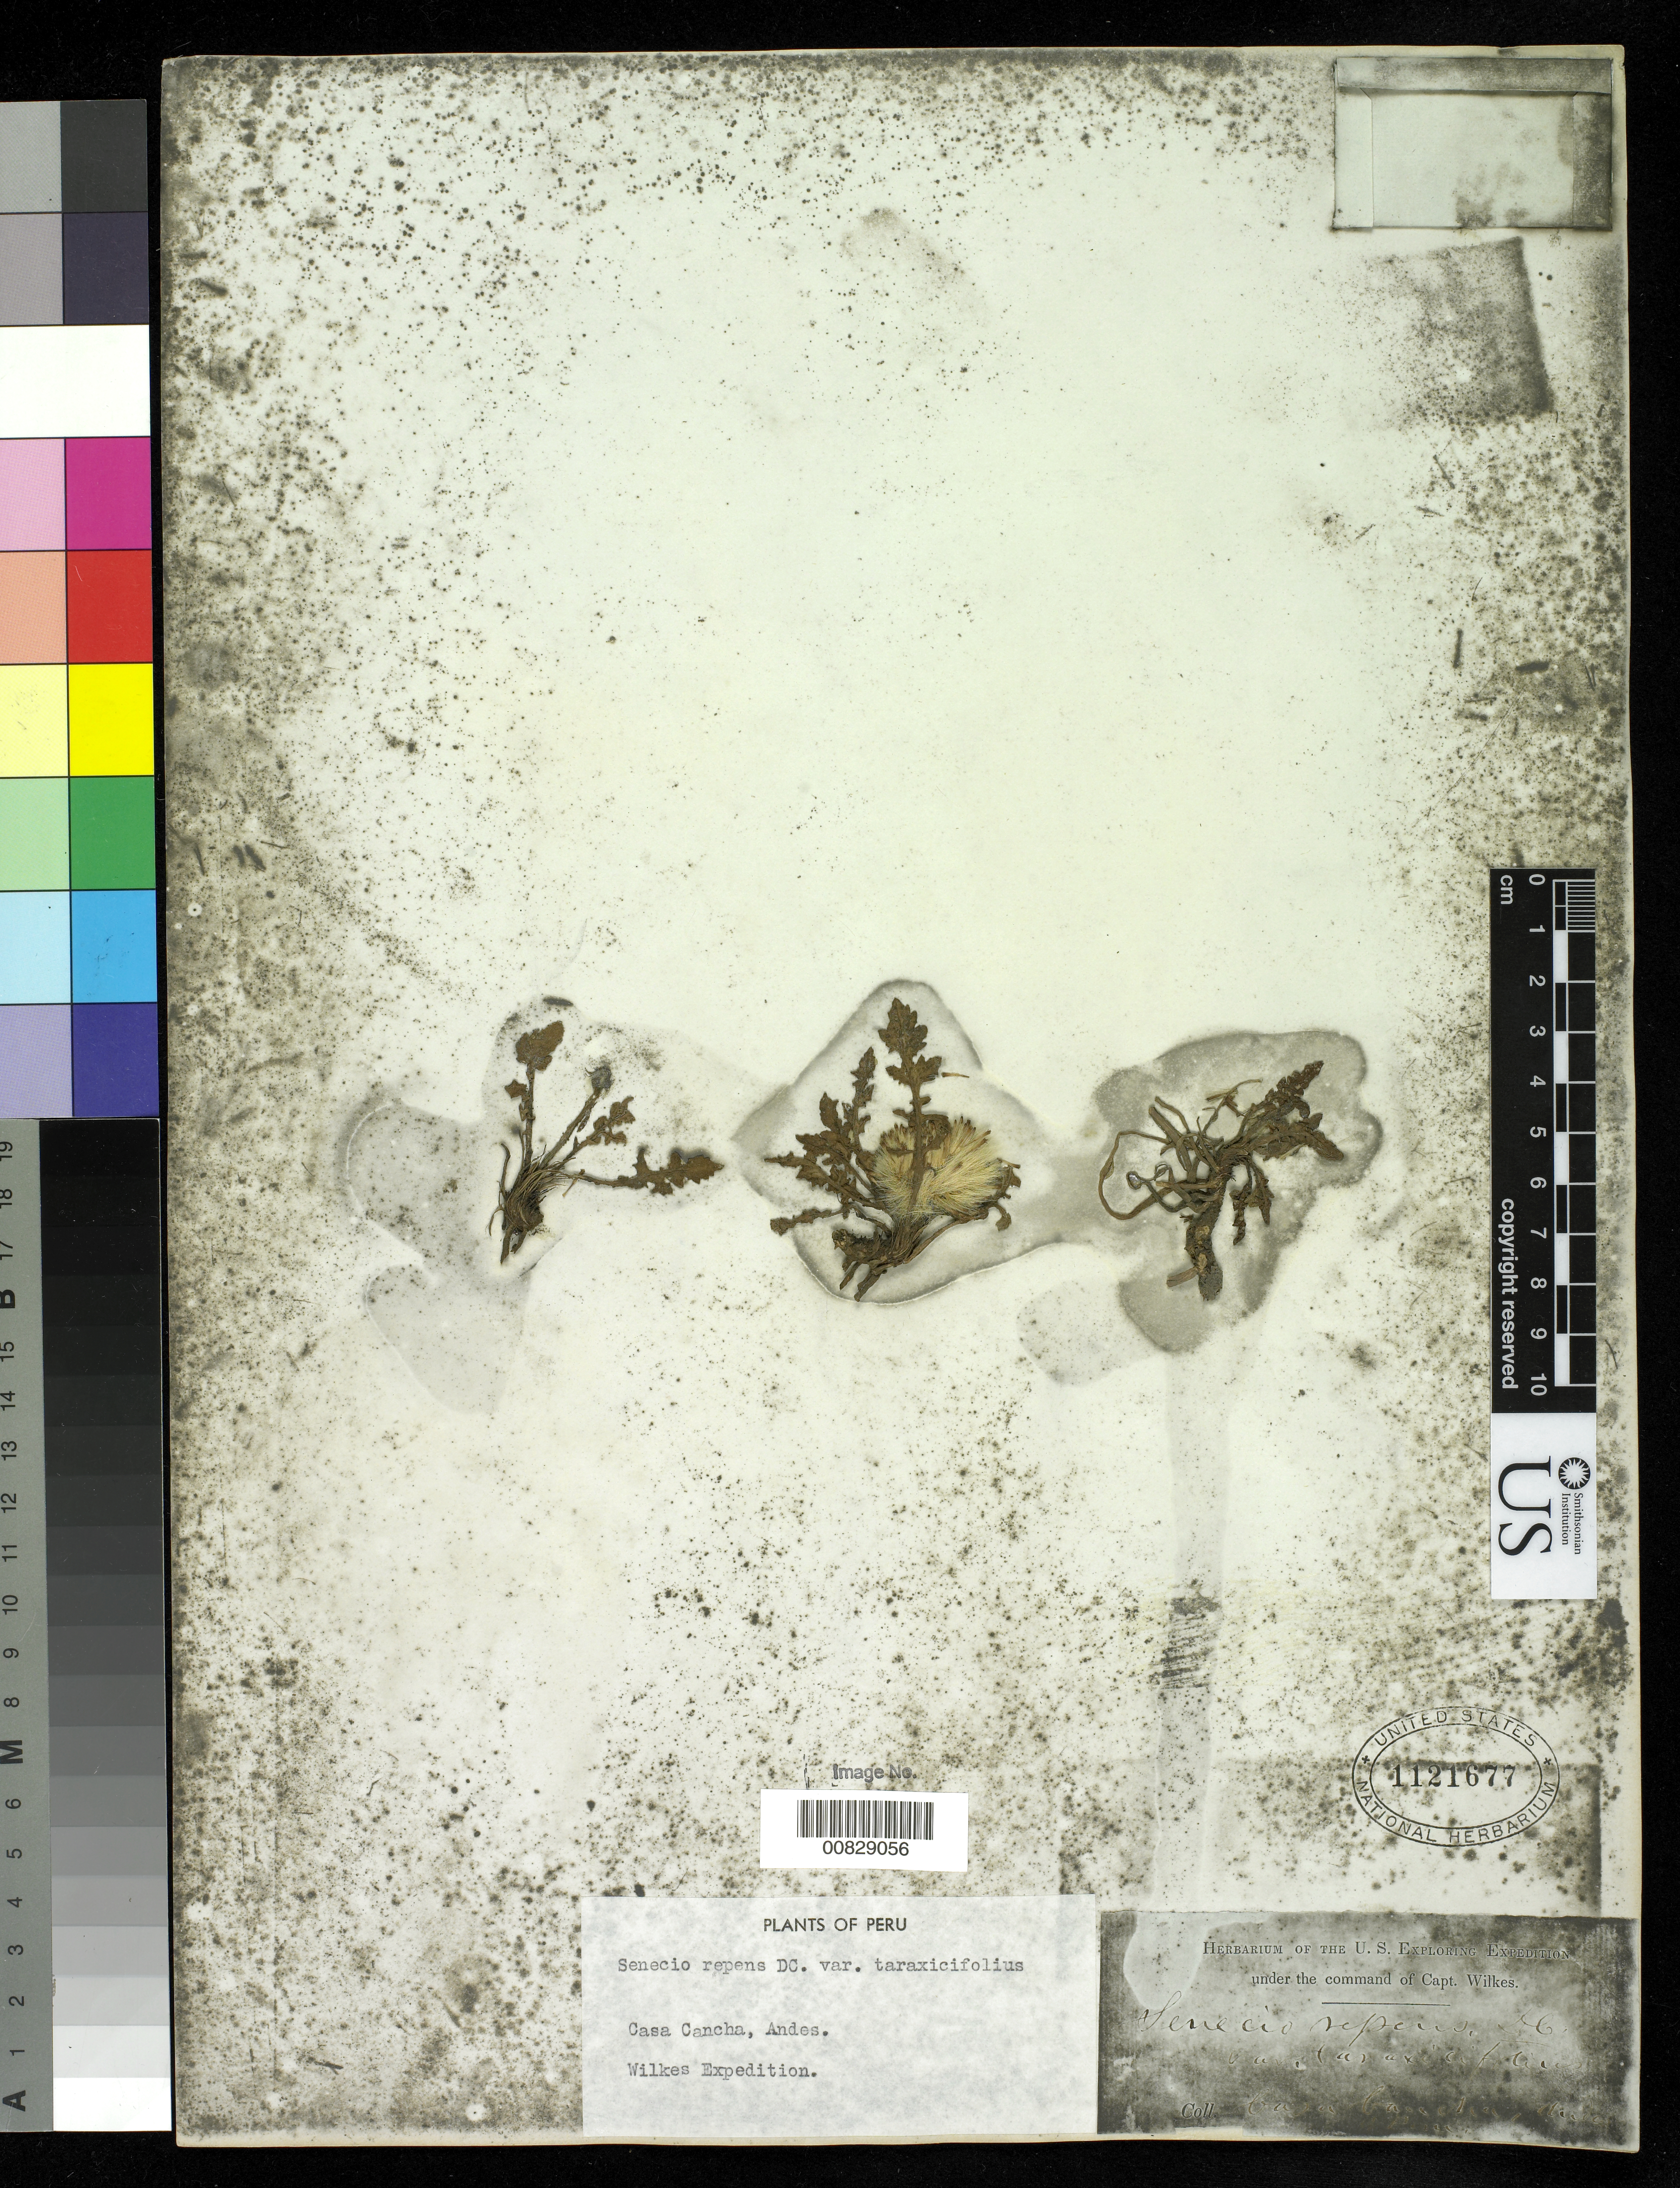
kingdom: Plantae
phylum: Tracheophyta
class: Magnoliopsida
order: Asterales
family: Asteraceae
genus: Senecio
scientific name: Senecio casapaltensis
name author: Ball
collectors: Wilkes Explor. Exped.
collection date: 1838/1842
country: Peru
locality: Casa Cancha, Andes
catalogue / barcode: US 1121677